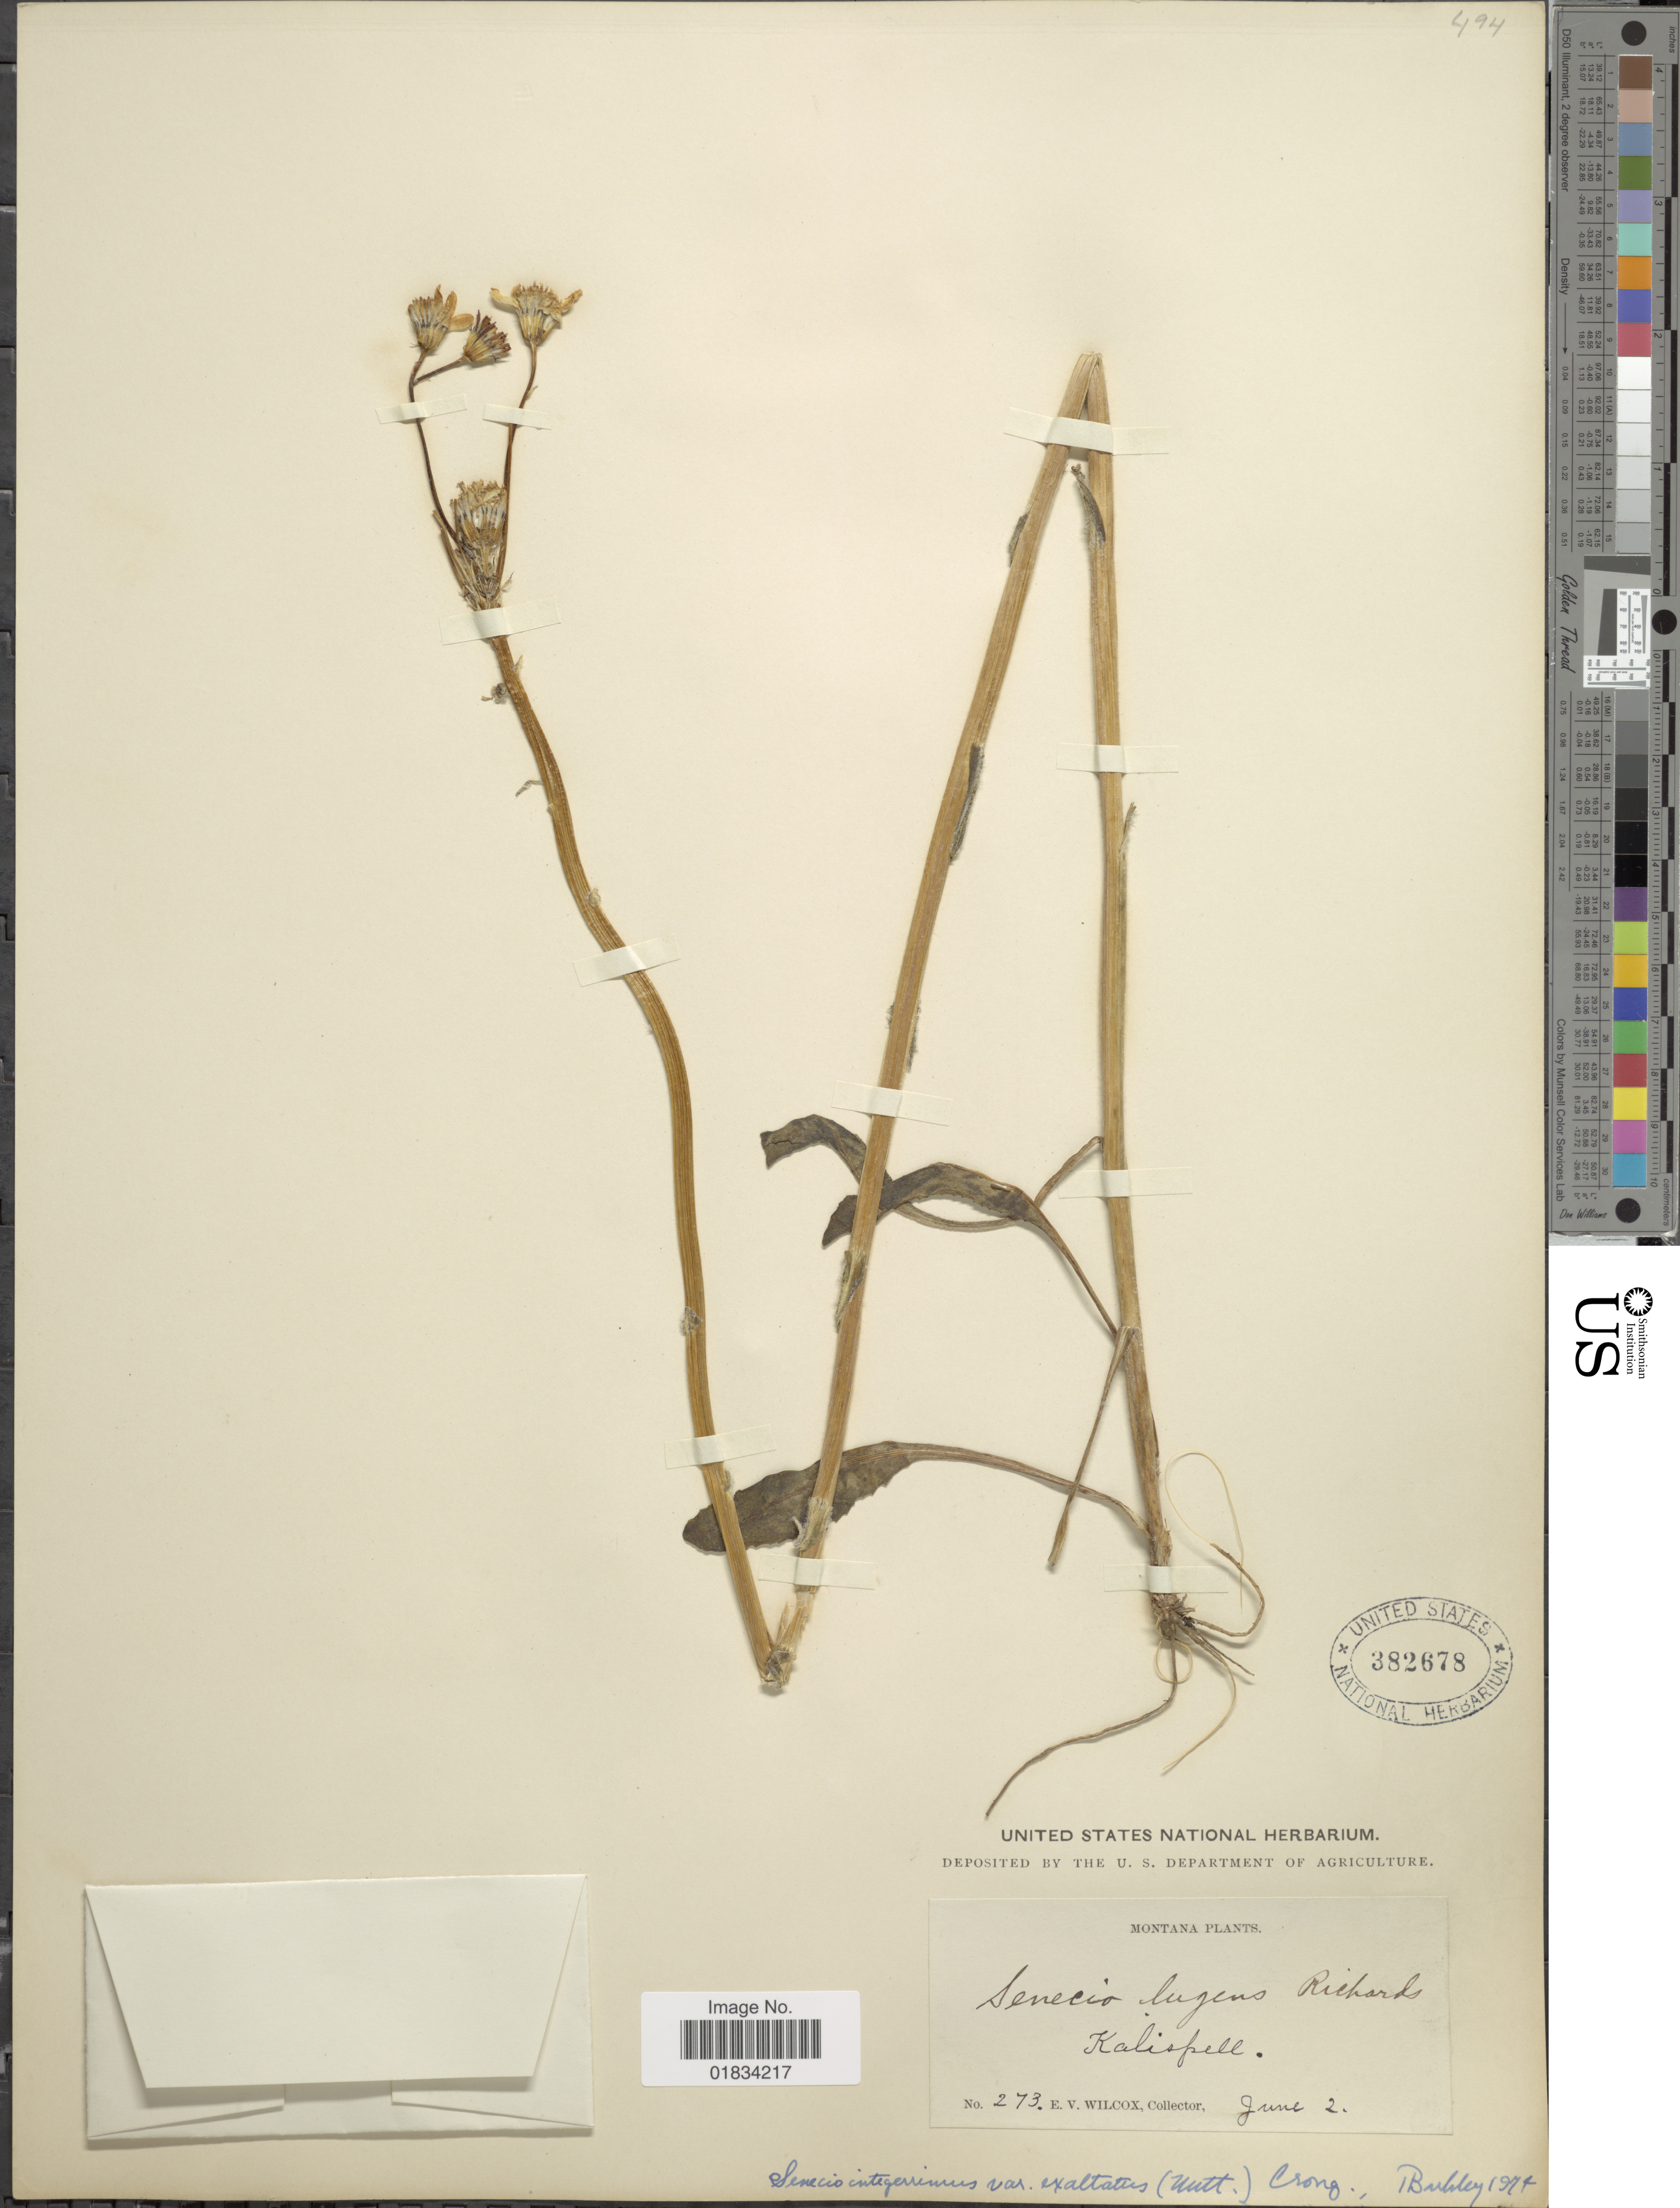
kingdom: Plantae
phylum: Tracheophyta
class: Magnoliopsida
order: Asterales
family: Asteraceae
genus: Senecio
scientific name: Senecio integerrimus var. exaltatus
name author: (Nutt.) Cronq.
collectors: E. V. Wilcox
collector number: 273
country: United States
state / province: Montana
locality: Kalispell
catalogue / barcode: US 382678